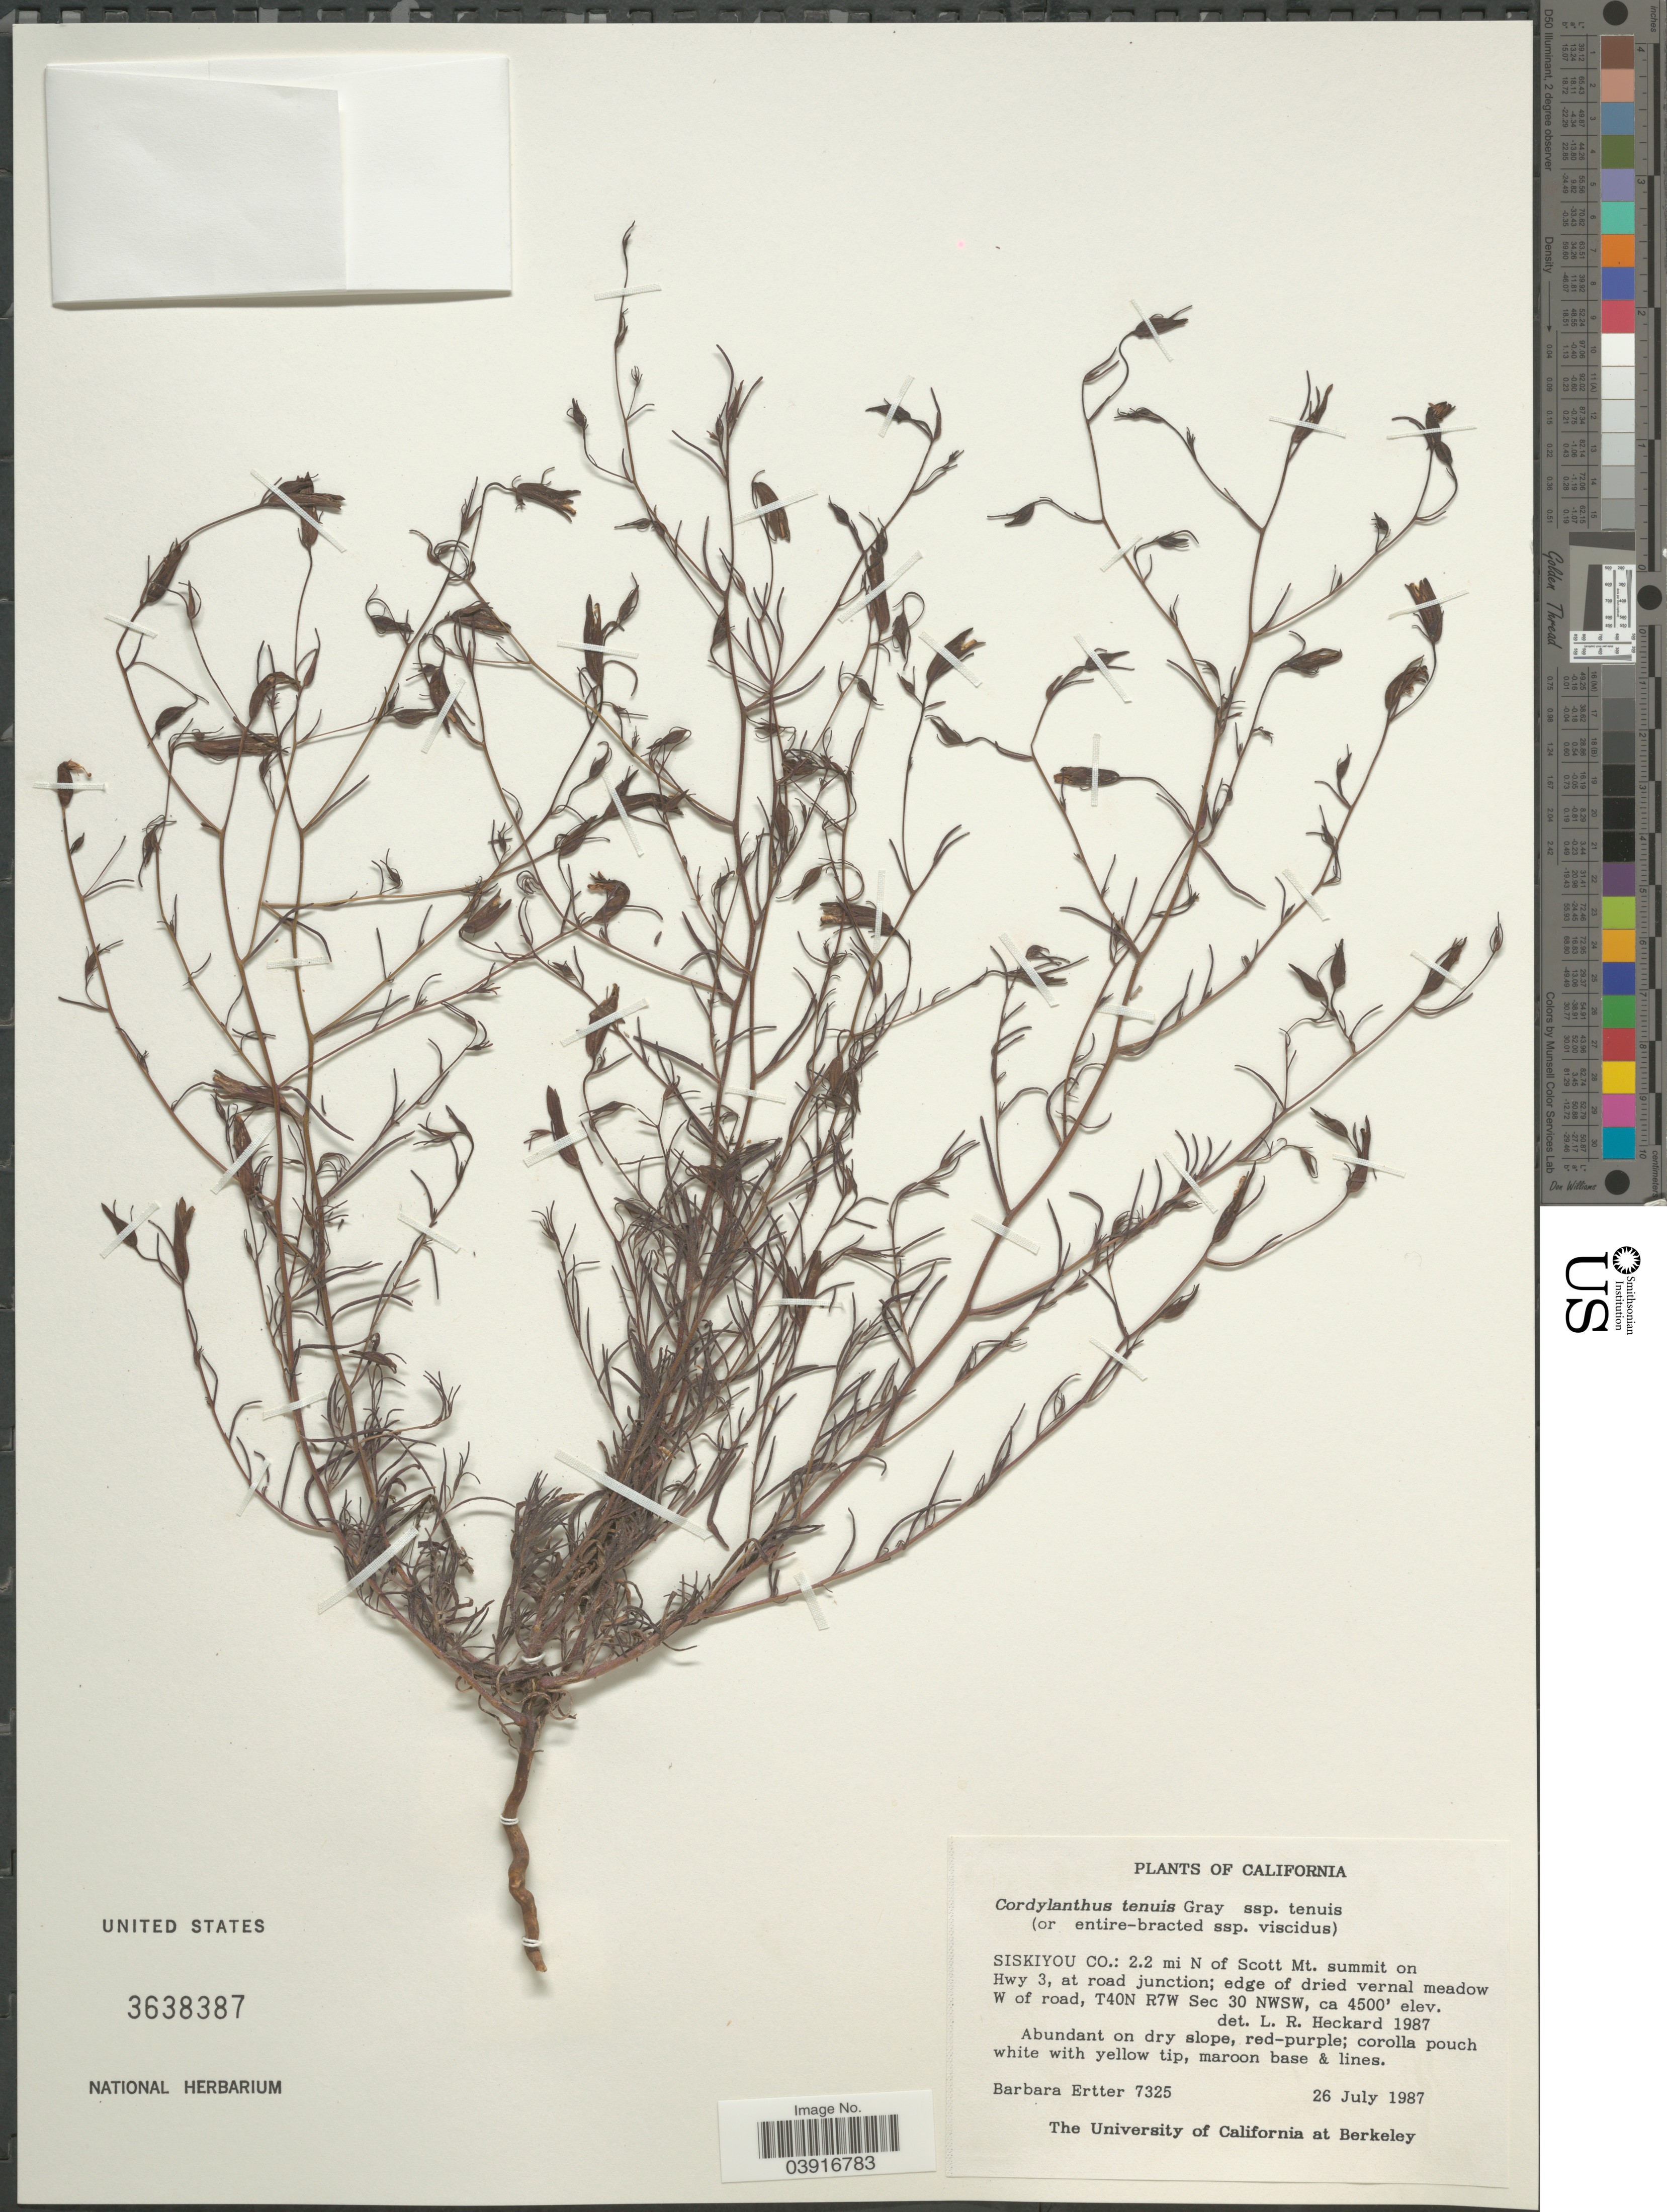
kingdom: Plantae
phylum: Tracheophyta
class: Magnoliopsida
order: Lamiales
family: Orobanchaceae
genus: Cordylanthus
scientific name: Cordylanthus tenuis subsp. tenuis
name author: A. Gray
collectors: B. Ertter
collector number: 7325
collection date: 1987-07-26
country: United States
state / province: California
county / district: Siskiyou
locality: Siskiyou Co.: 2.2 mi N of Scott Mt. summit on Hwy 3, at road junction; edge of dried vernal meadow W of road, T40N R7W Sec 30 NWSW.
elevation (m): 1372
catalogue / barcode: US 3638387